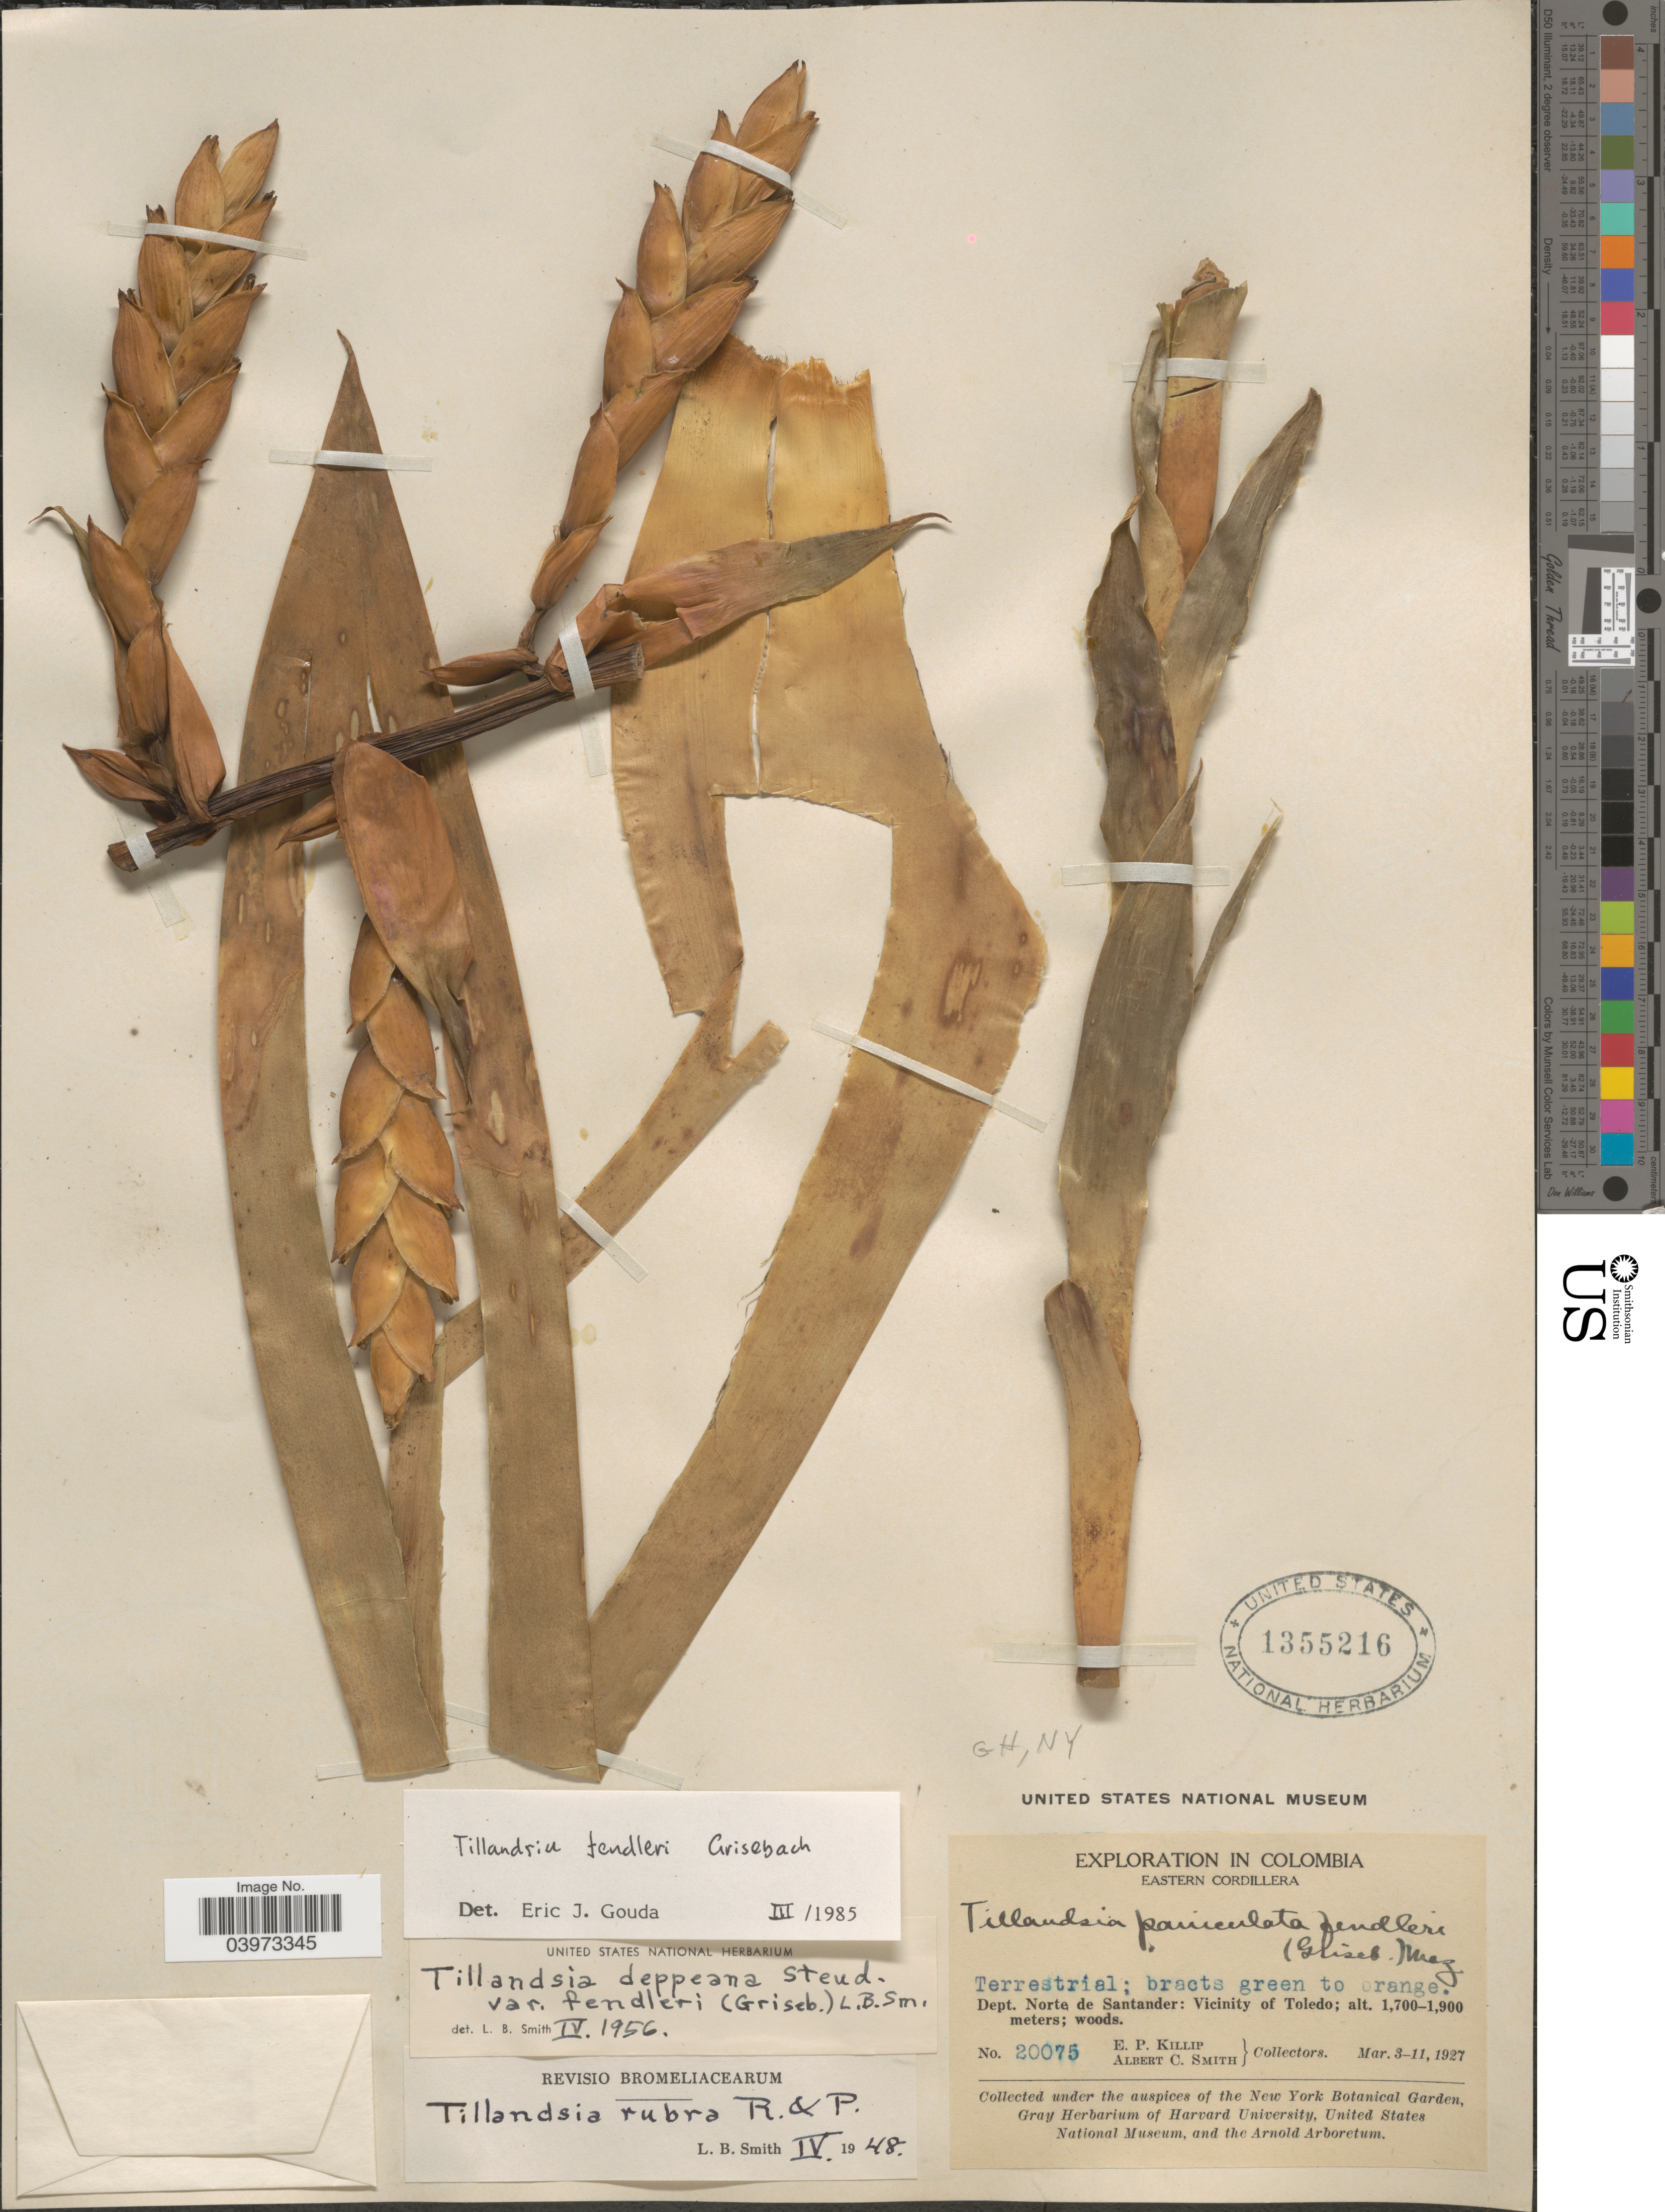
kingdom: Plantae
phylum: Tracheophyta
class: Liliopsida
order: Poales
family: Bromeliaceae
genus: Tillandsia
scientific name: Tillandsia fendleri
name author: Griseb.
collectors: E. P. Killip & A. C. Smith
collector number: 20075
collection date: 1927-03-03/1927-03-11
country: Colombia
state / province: Norte de Santander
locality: Exploration in Colombia. Eastern Cordillera. Dept. Norte de Santander: Vicinity of Toledo.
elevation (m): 1700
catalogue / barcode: US 1355216